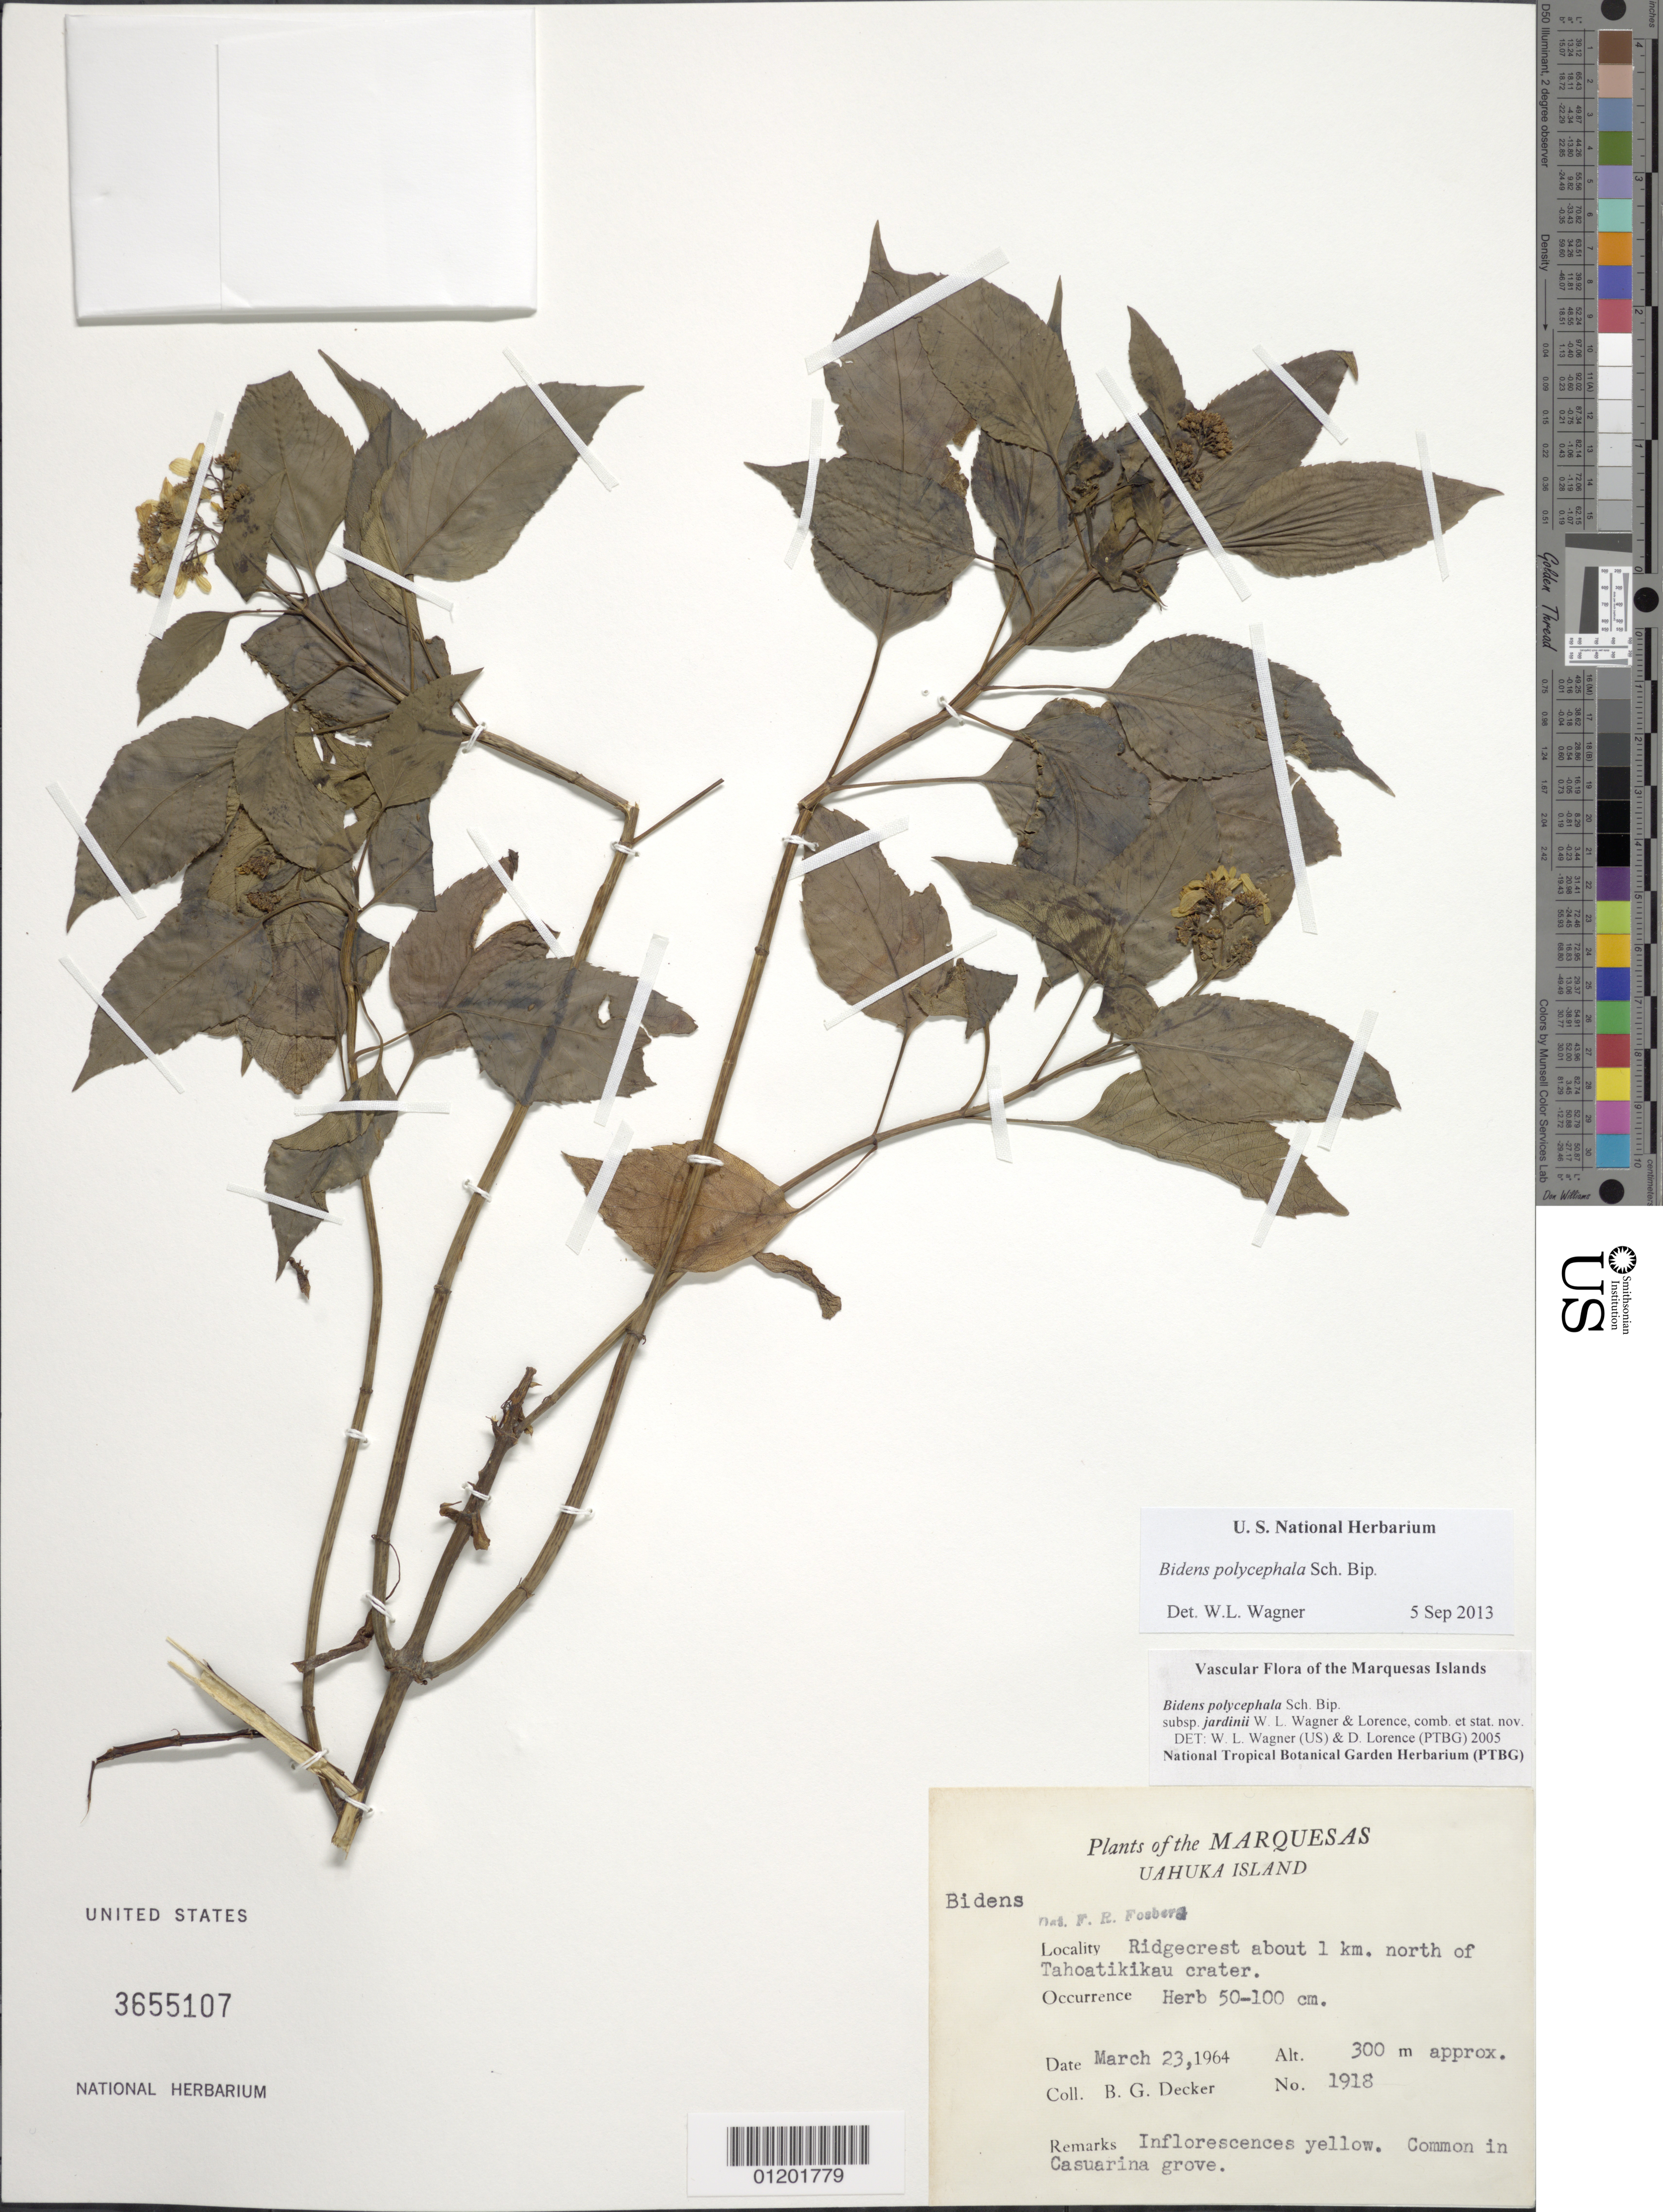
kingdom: Plantae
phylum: Tracheophyta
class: Magnoliopsida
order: Asterales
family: Asteraceae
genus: Bidens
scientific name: Bidens polycephala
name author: Sch. Bip.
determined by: Wagner, W. L., (BOT), Smithsonian Institution - National Museum of Natural History (UNITED STATES)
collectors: B. G. Decker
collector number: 1918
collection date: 1964-03-23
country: French Polynesia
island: Ua Huka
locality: ridgecrest about 1 km N of Tahoatikikau crater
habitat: Common in Casuarina grove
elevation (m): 300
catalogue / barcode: US 3655107